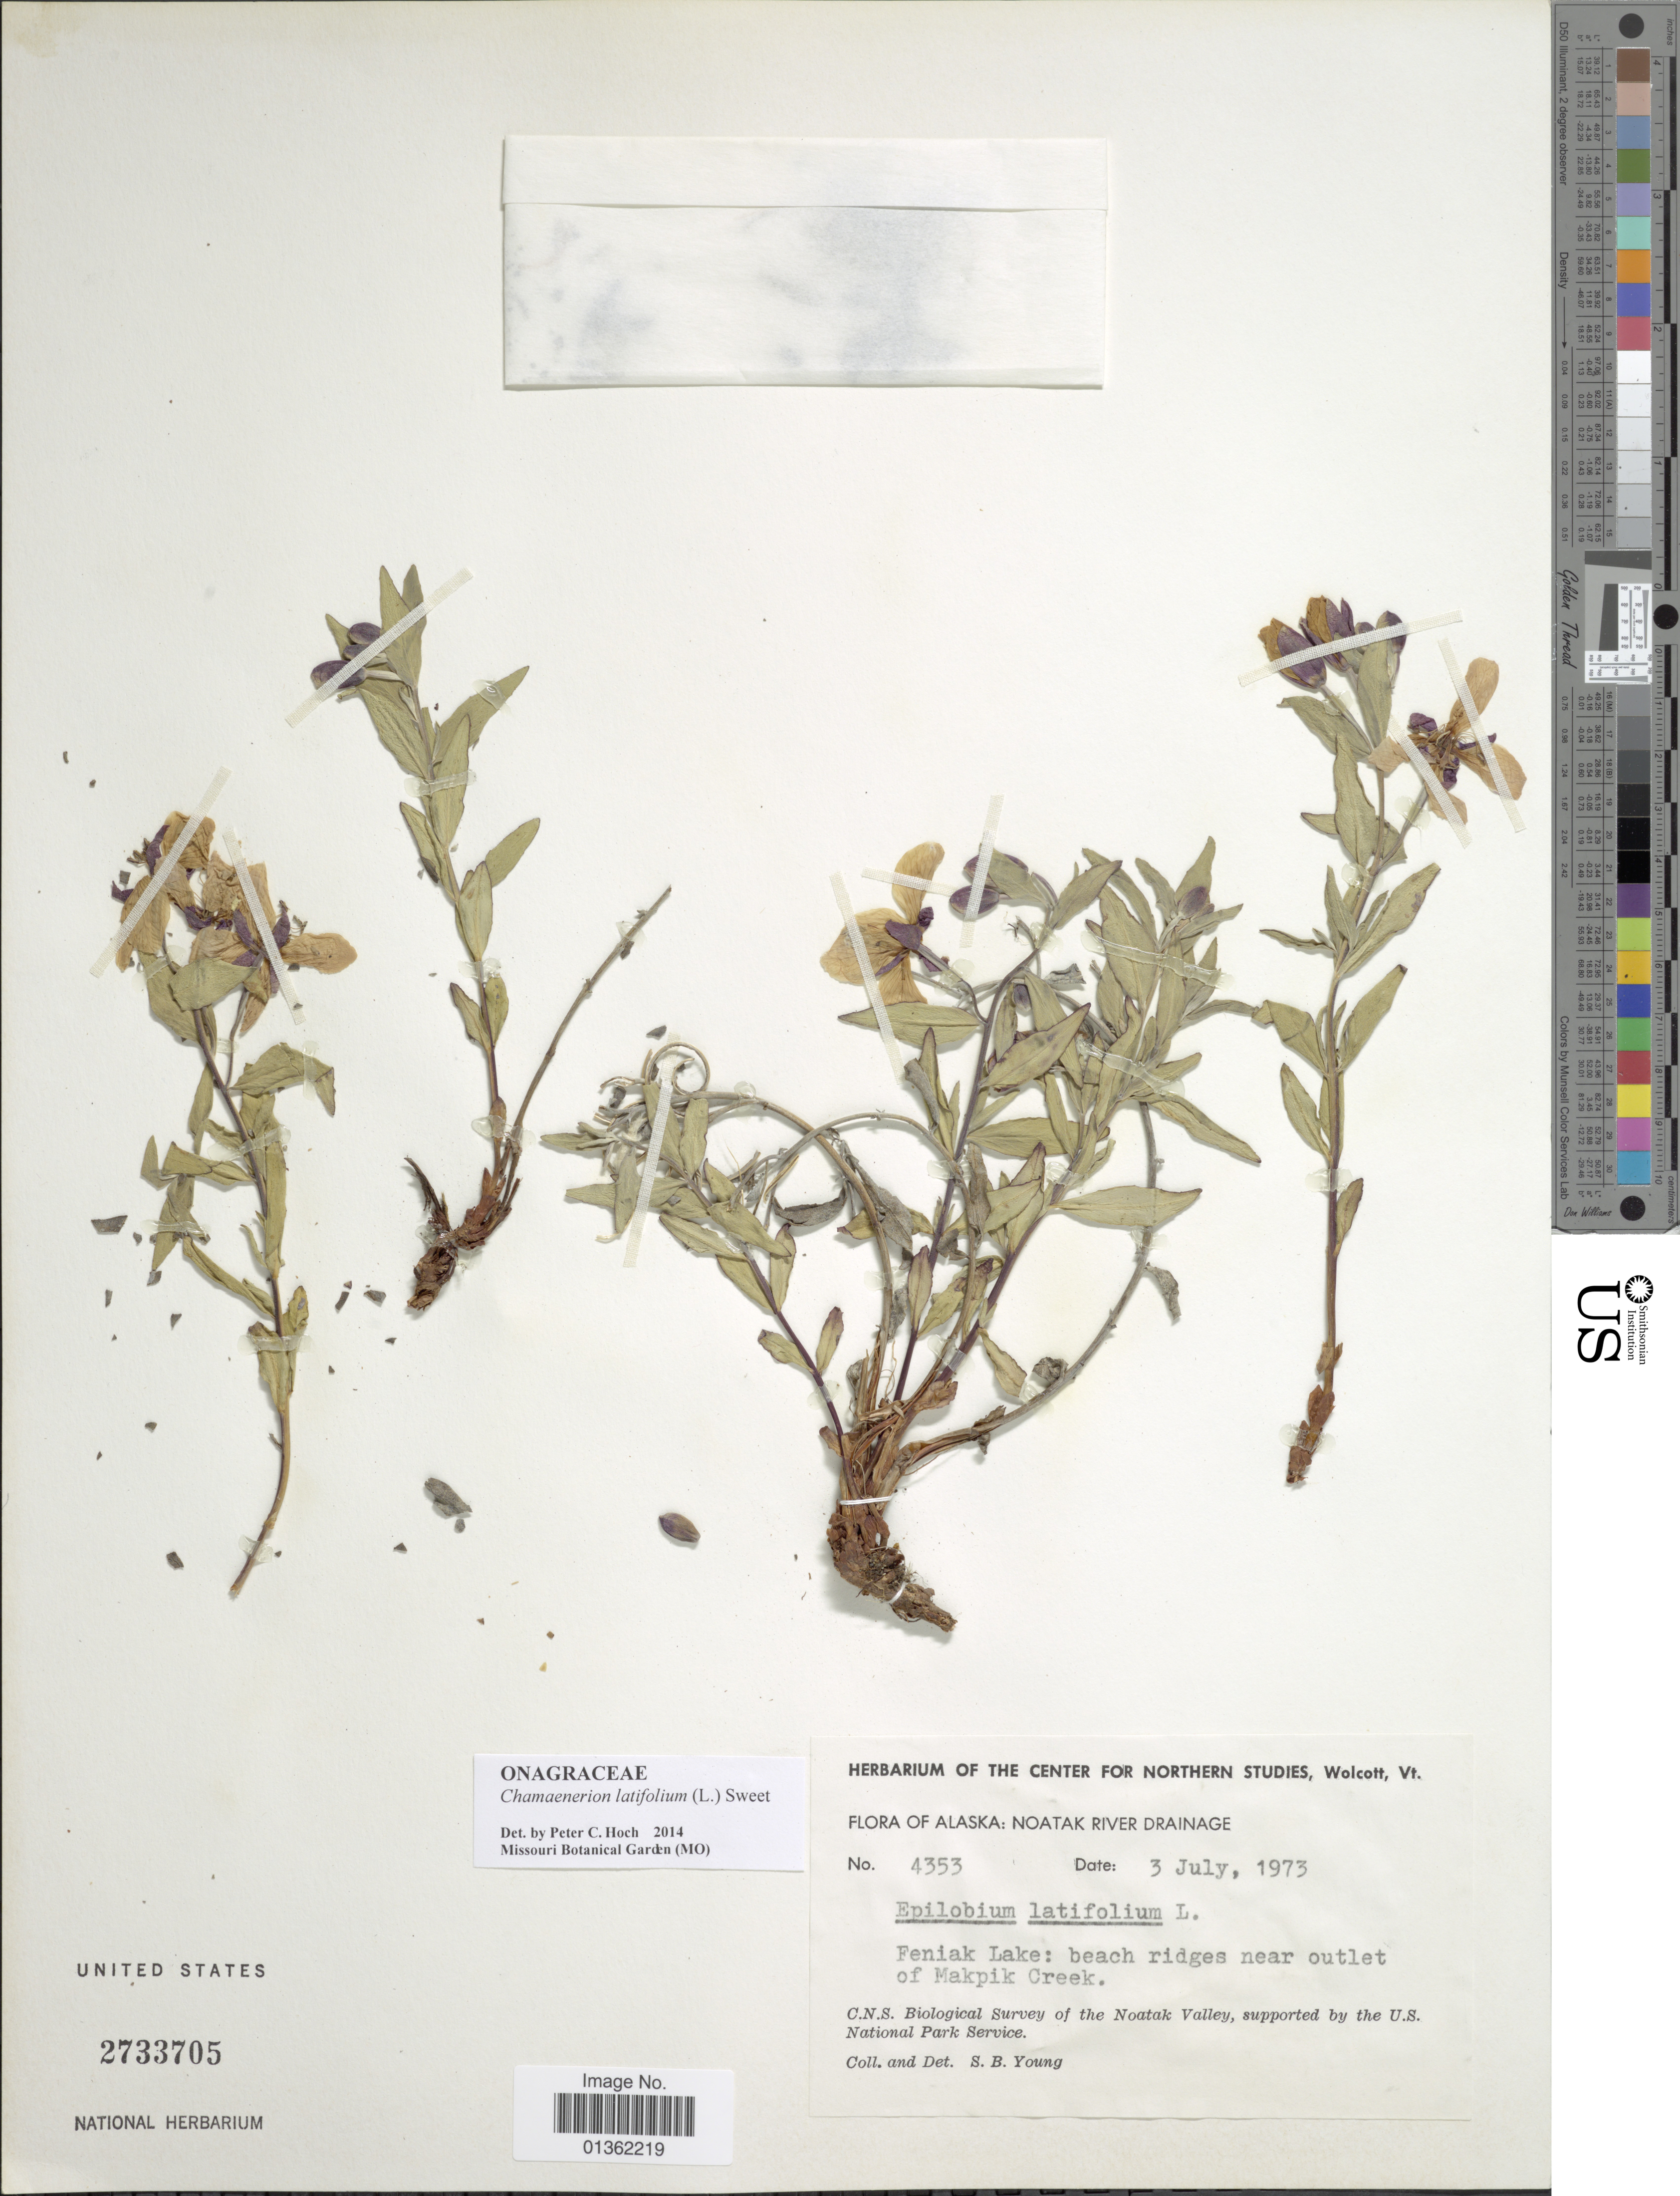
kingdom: Plantae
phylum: Tracheophyta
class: Magnoliopsida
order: Myrtales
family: Onagraceae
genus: Chamaenerion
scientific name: Chamaenerion latifolium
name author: (L.) Th. Fr. & Lange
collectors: S. Young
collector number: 4353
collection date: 1973-07-03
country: United States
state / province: Alaska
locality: Noatak River Drainage. Feniak Lake: beach ridges near outlet of Makpik Creek.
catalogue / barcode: US 2733705